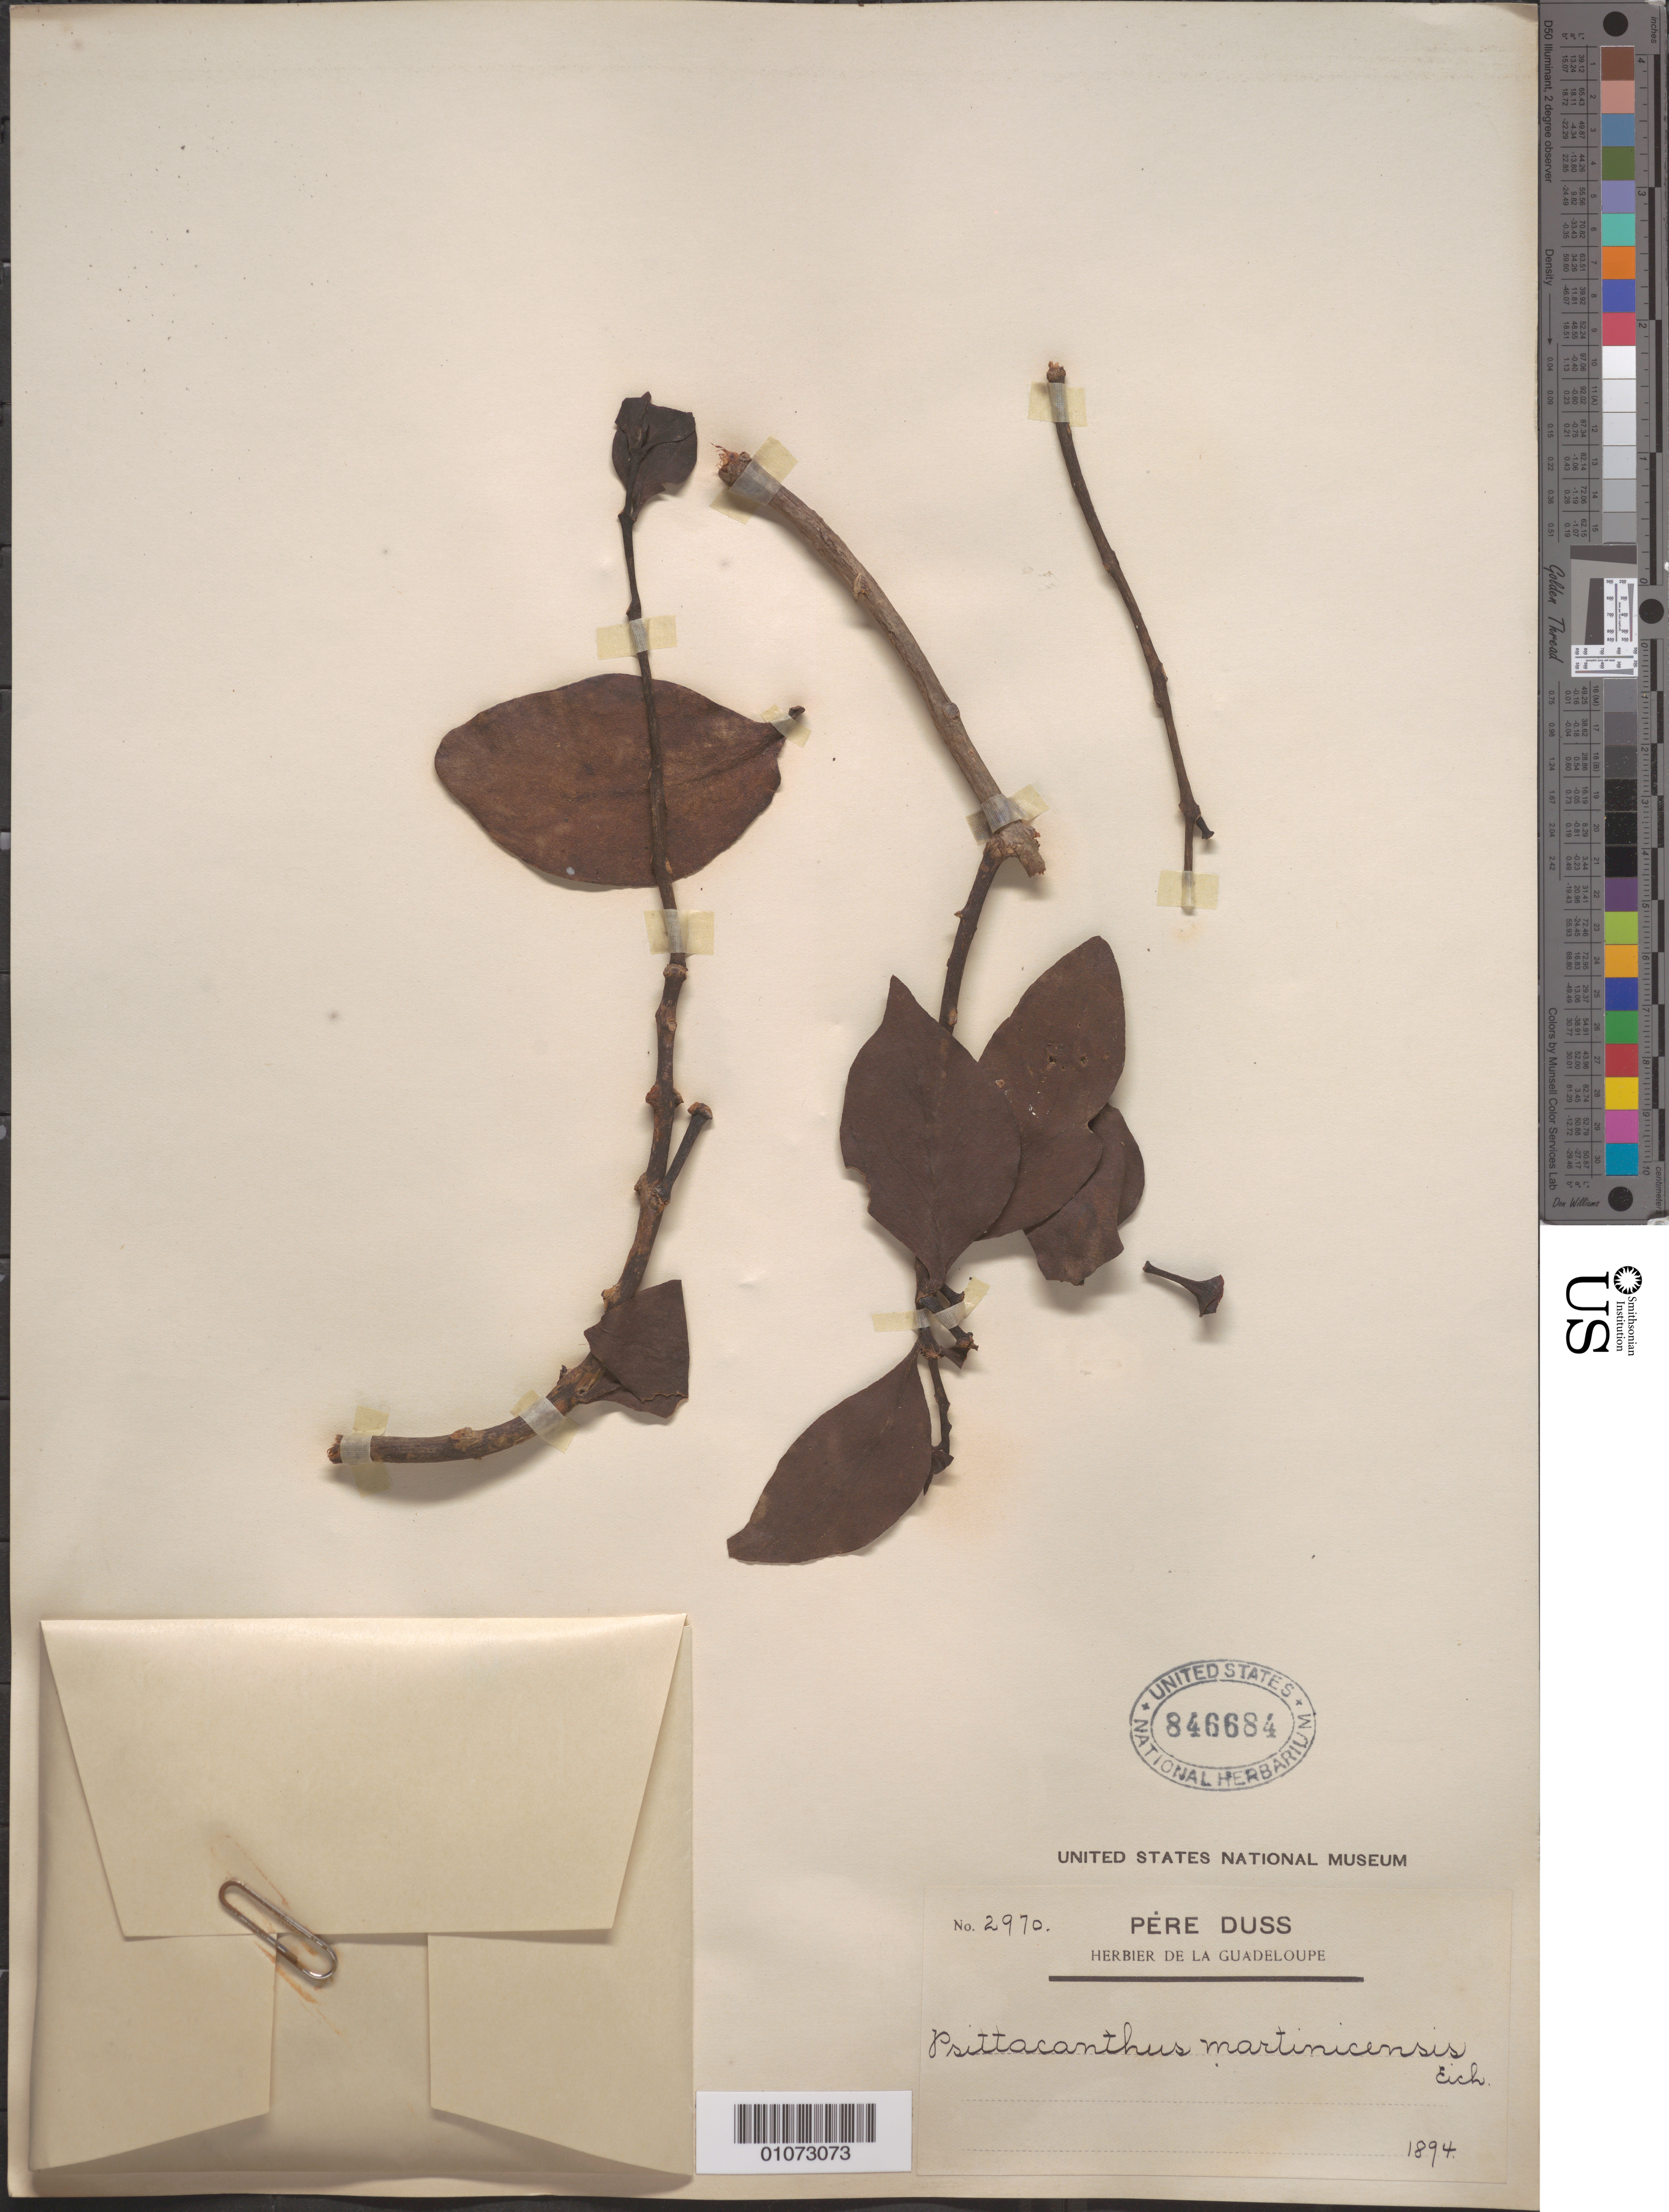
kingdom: Plantae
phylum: Tracheophyta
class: Magnoliopsida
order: Santalales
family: Loranthaceae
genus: Psittacanthus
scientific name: Psittacanthus martinicensis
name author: (C. Presl ex Schult. f.) Eichler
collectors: Père Duss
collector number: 2970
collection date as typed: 1894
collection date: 1894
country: Guadeloupe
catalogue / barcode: US 846684